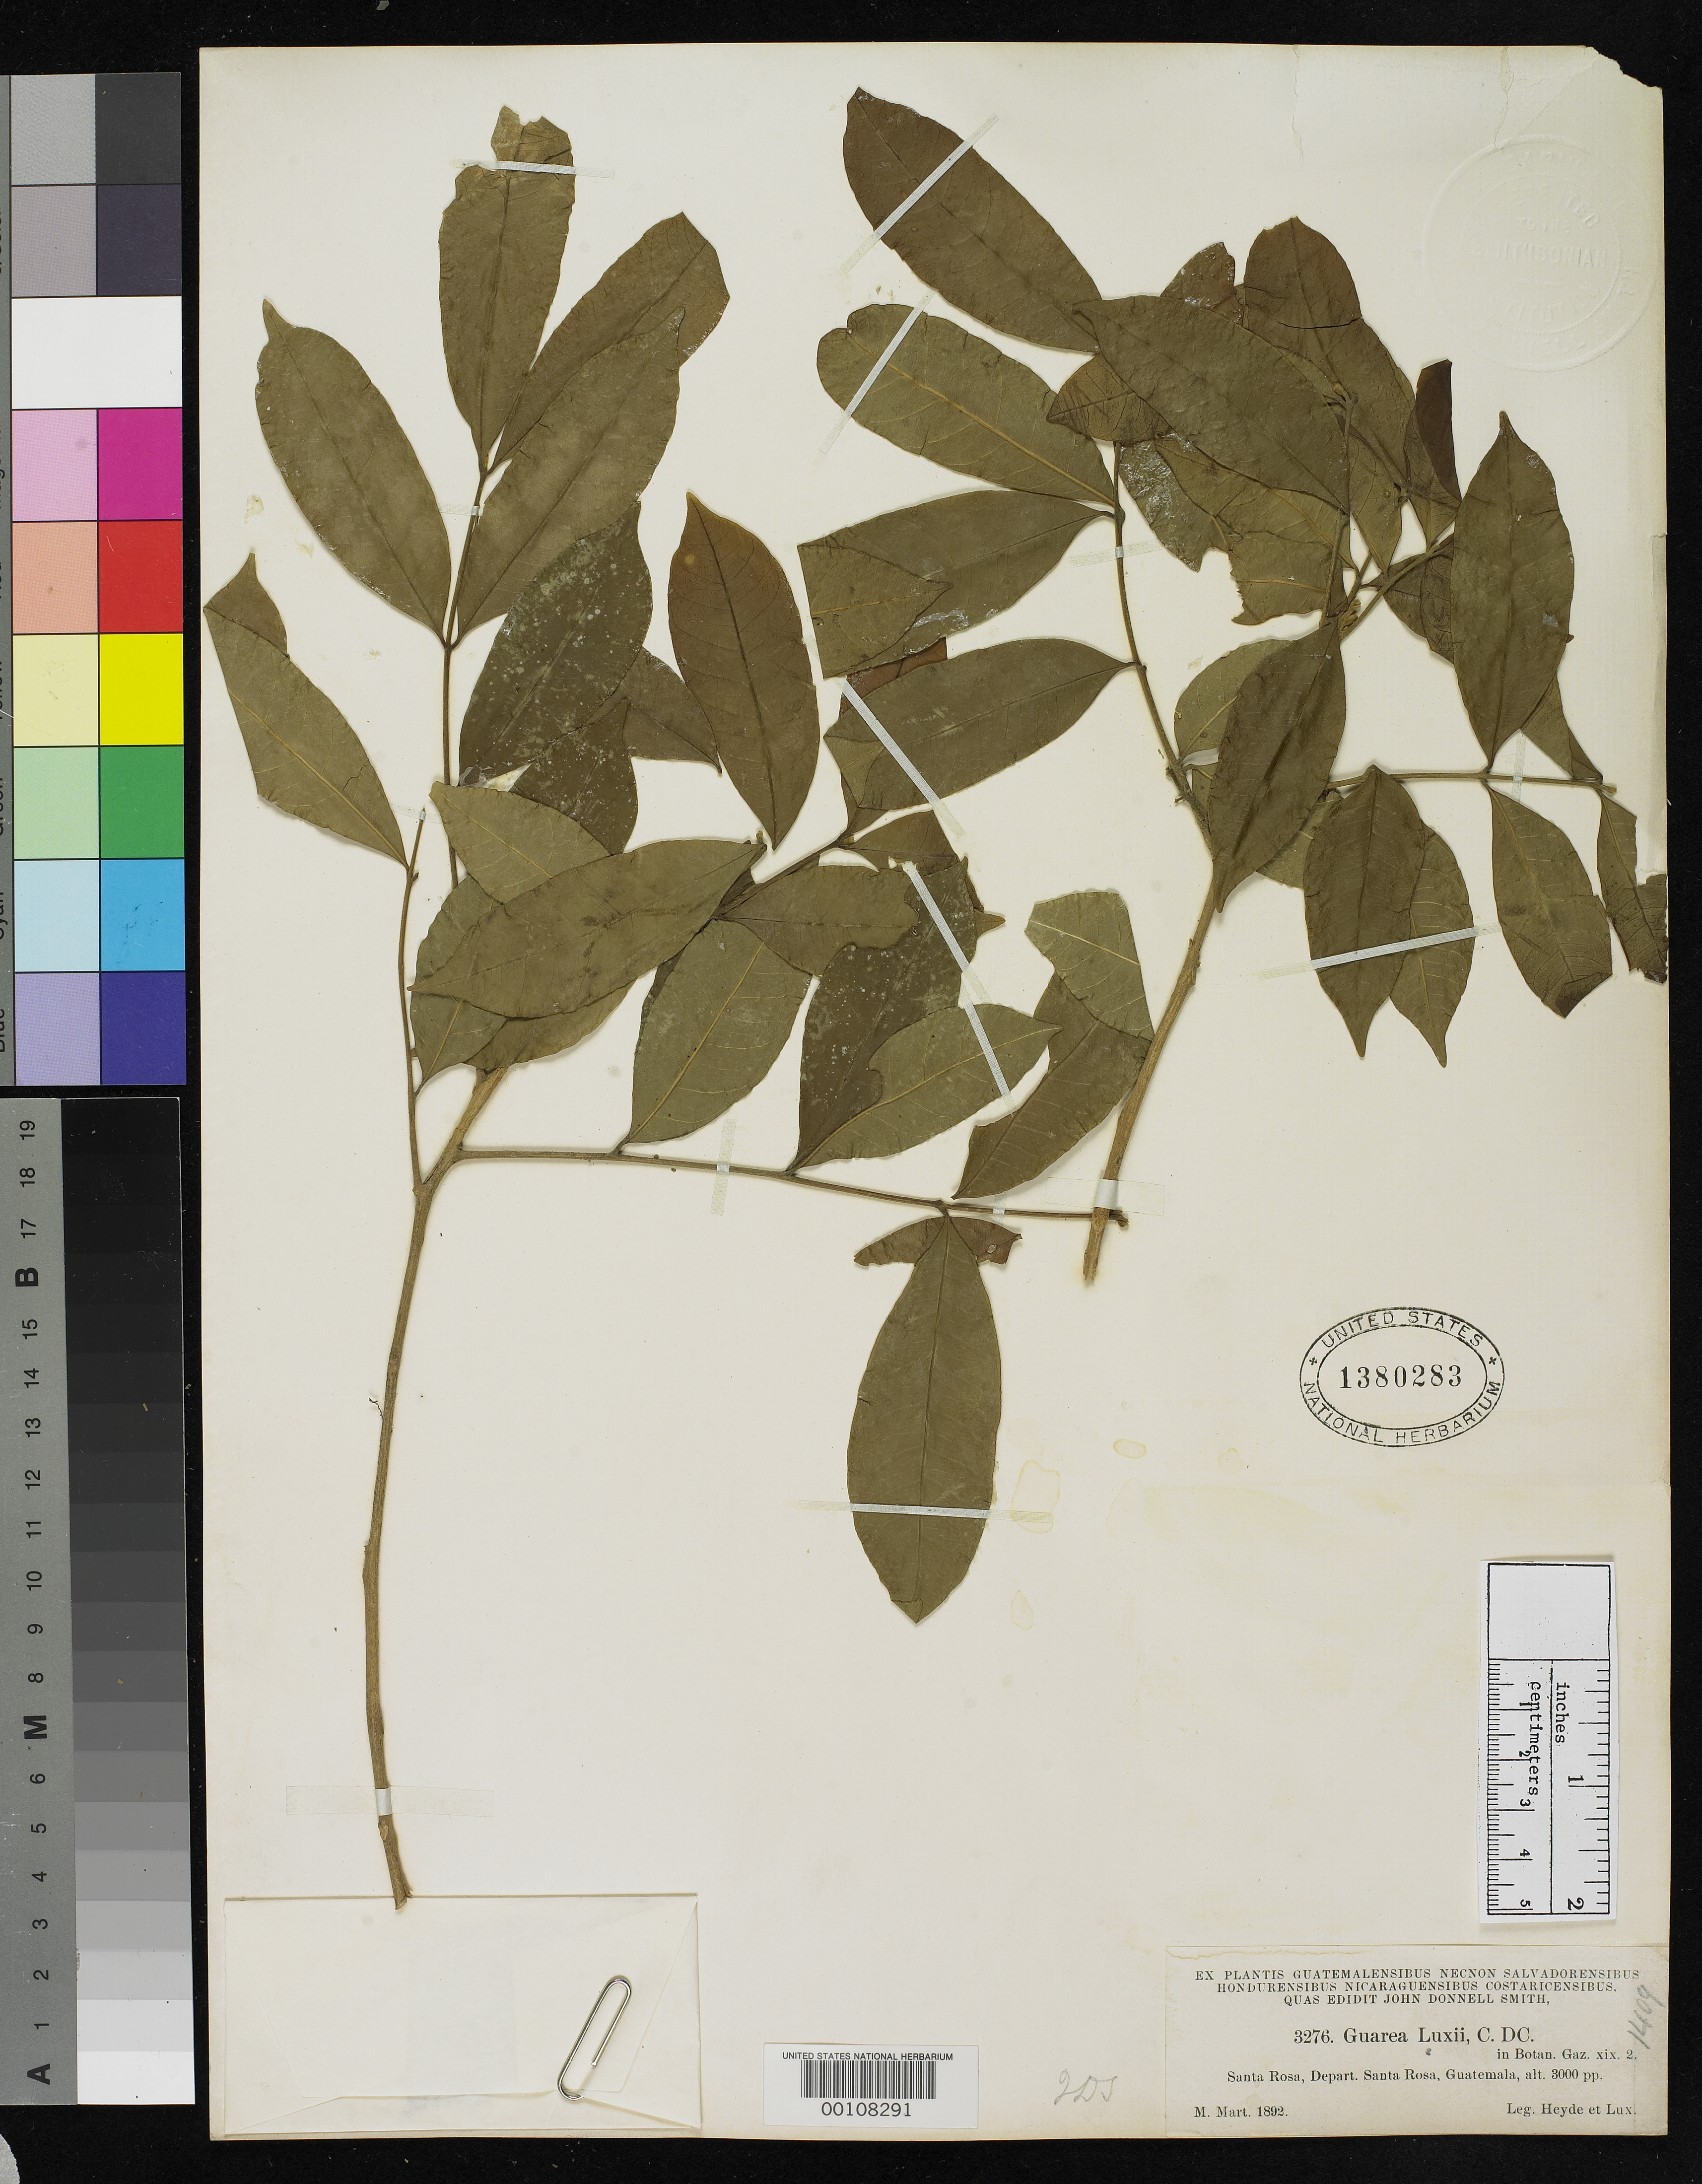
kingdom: Plantae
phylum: Tracheophyta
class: Magnoliopsida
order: Sapindales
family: Meliaceae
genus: Guarea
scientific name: Guarea luxii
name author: C. DC.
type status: Isotype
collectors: E. T. Heyde & E. Lux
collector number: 3276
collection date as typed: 1892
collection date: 1892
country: Guatemala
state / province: Santa Rosa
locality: Santa Rosa.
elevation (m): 914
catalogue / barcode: US 1380283